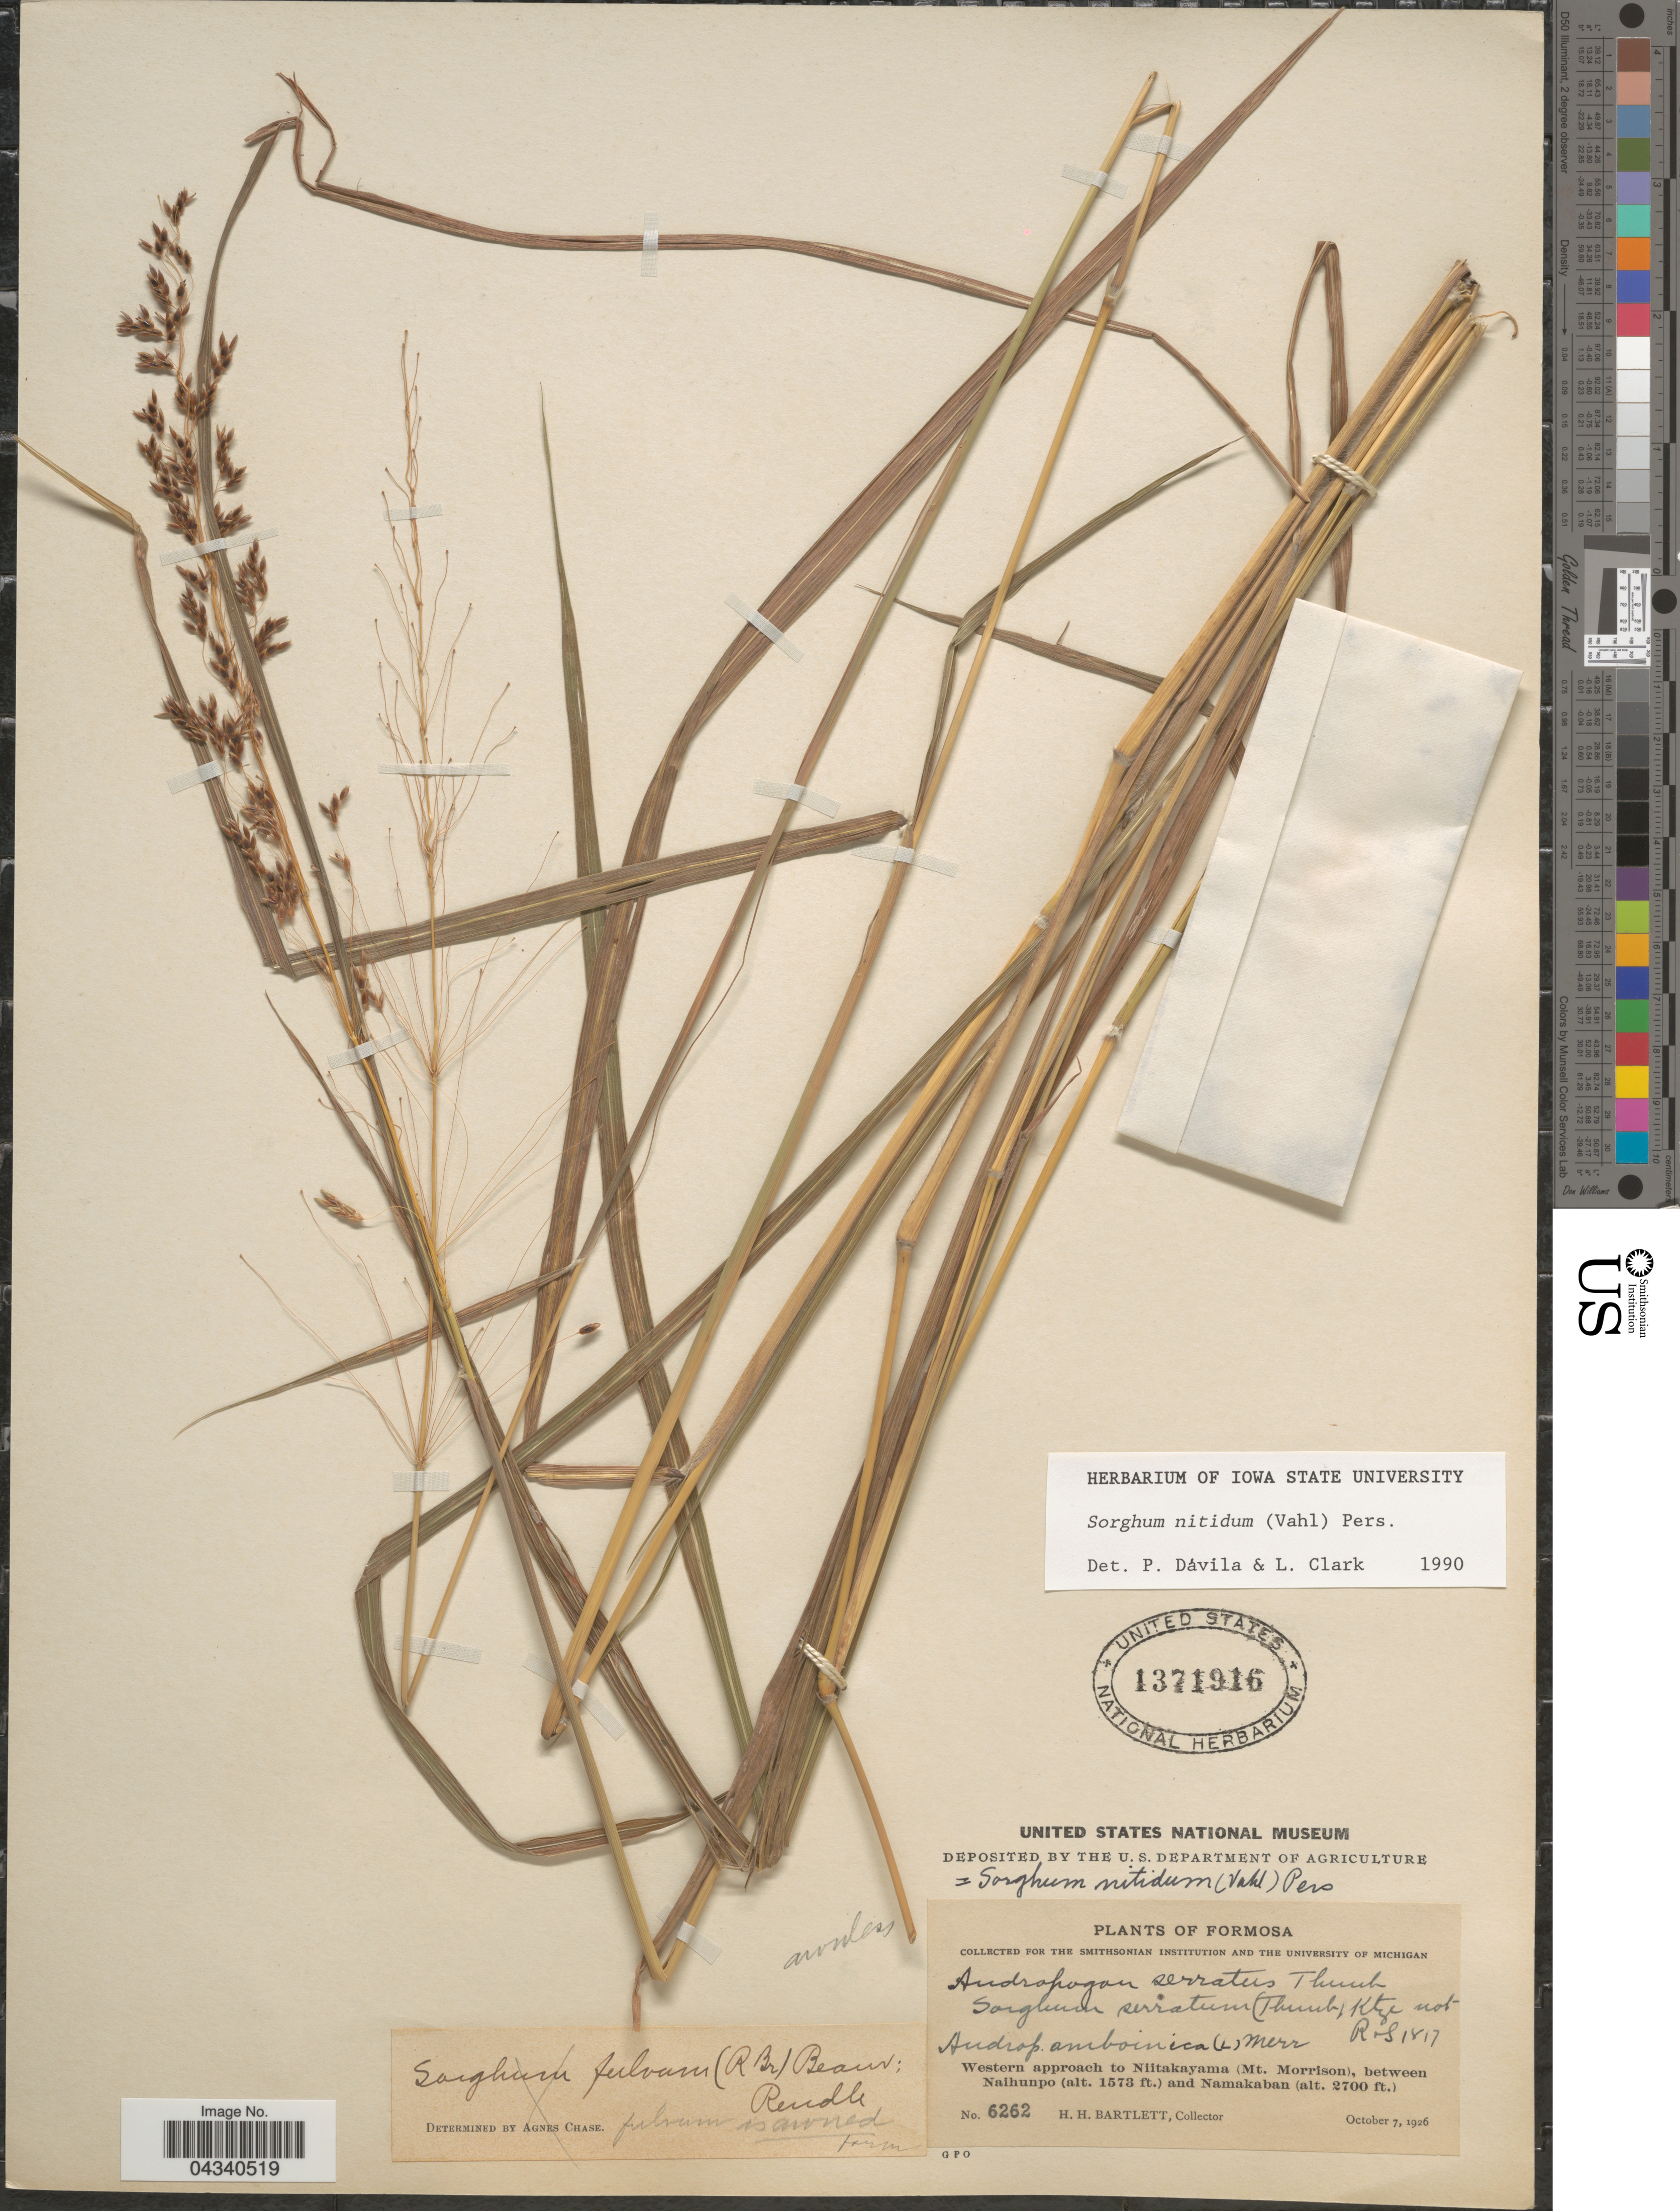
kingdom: Plantae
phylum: Tracheophyta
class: Liliopsida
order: Poales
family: Poaceae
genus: Sorghum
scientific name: Sorghum nitidum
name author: (Vahl) Pers.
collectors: H. H. Bartlett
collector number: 6262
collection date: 1926-10-07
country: Taiwan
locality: Formosa. Western approach to Niitakayama (Mt. Morrison), between Naihunpo and Namakaban.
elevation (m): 479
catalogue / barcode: US 1371916